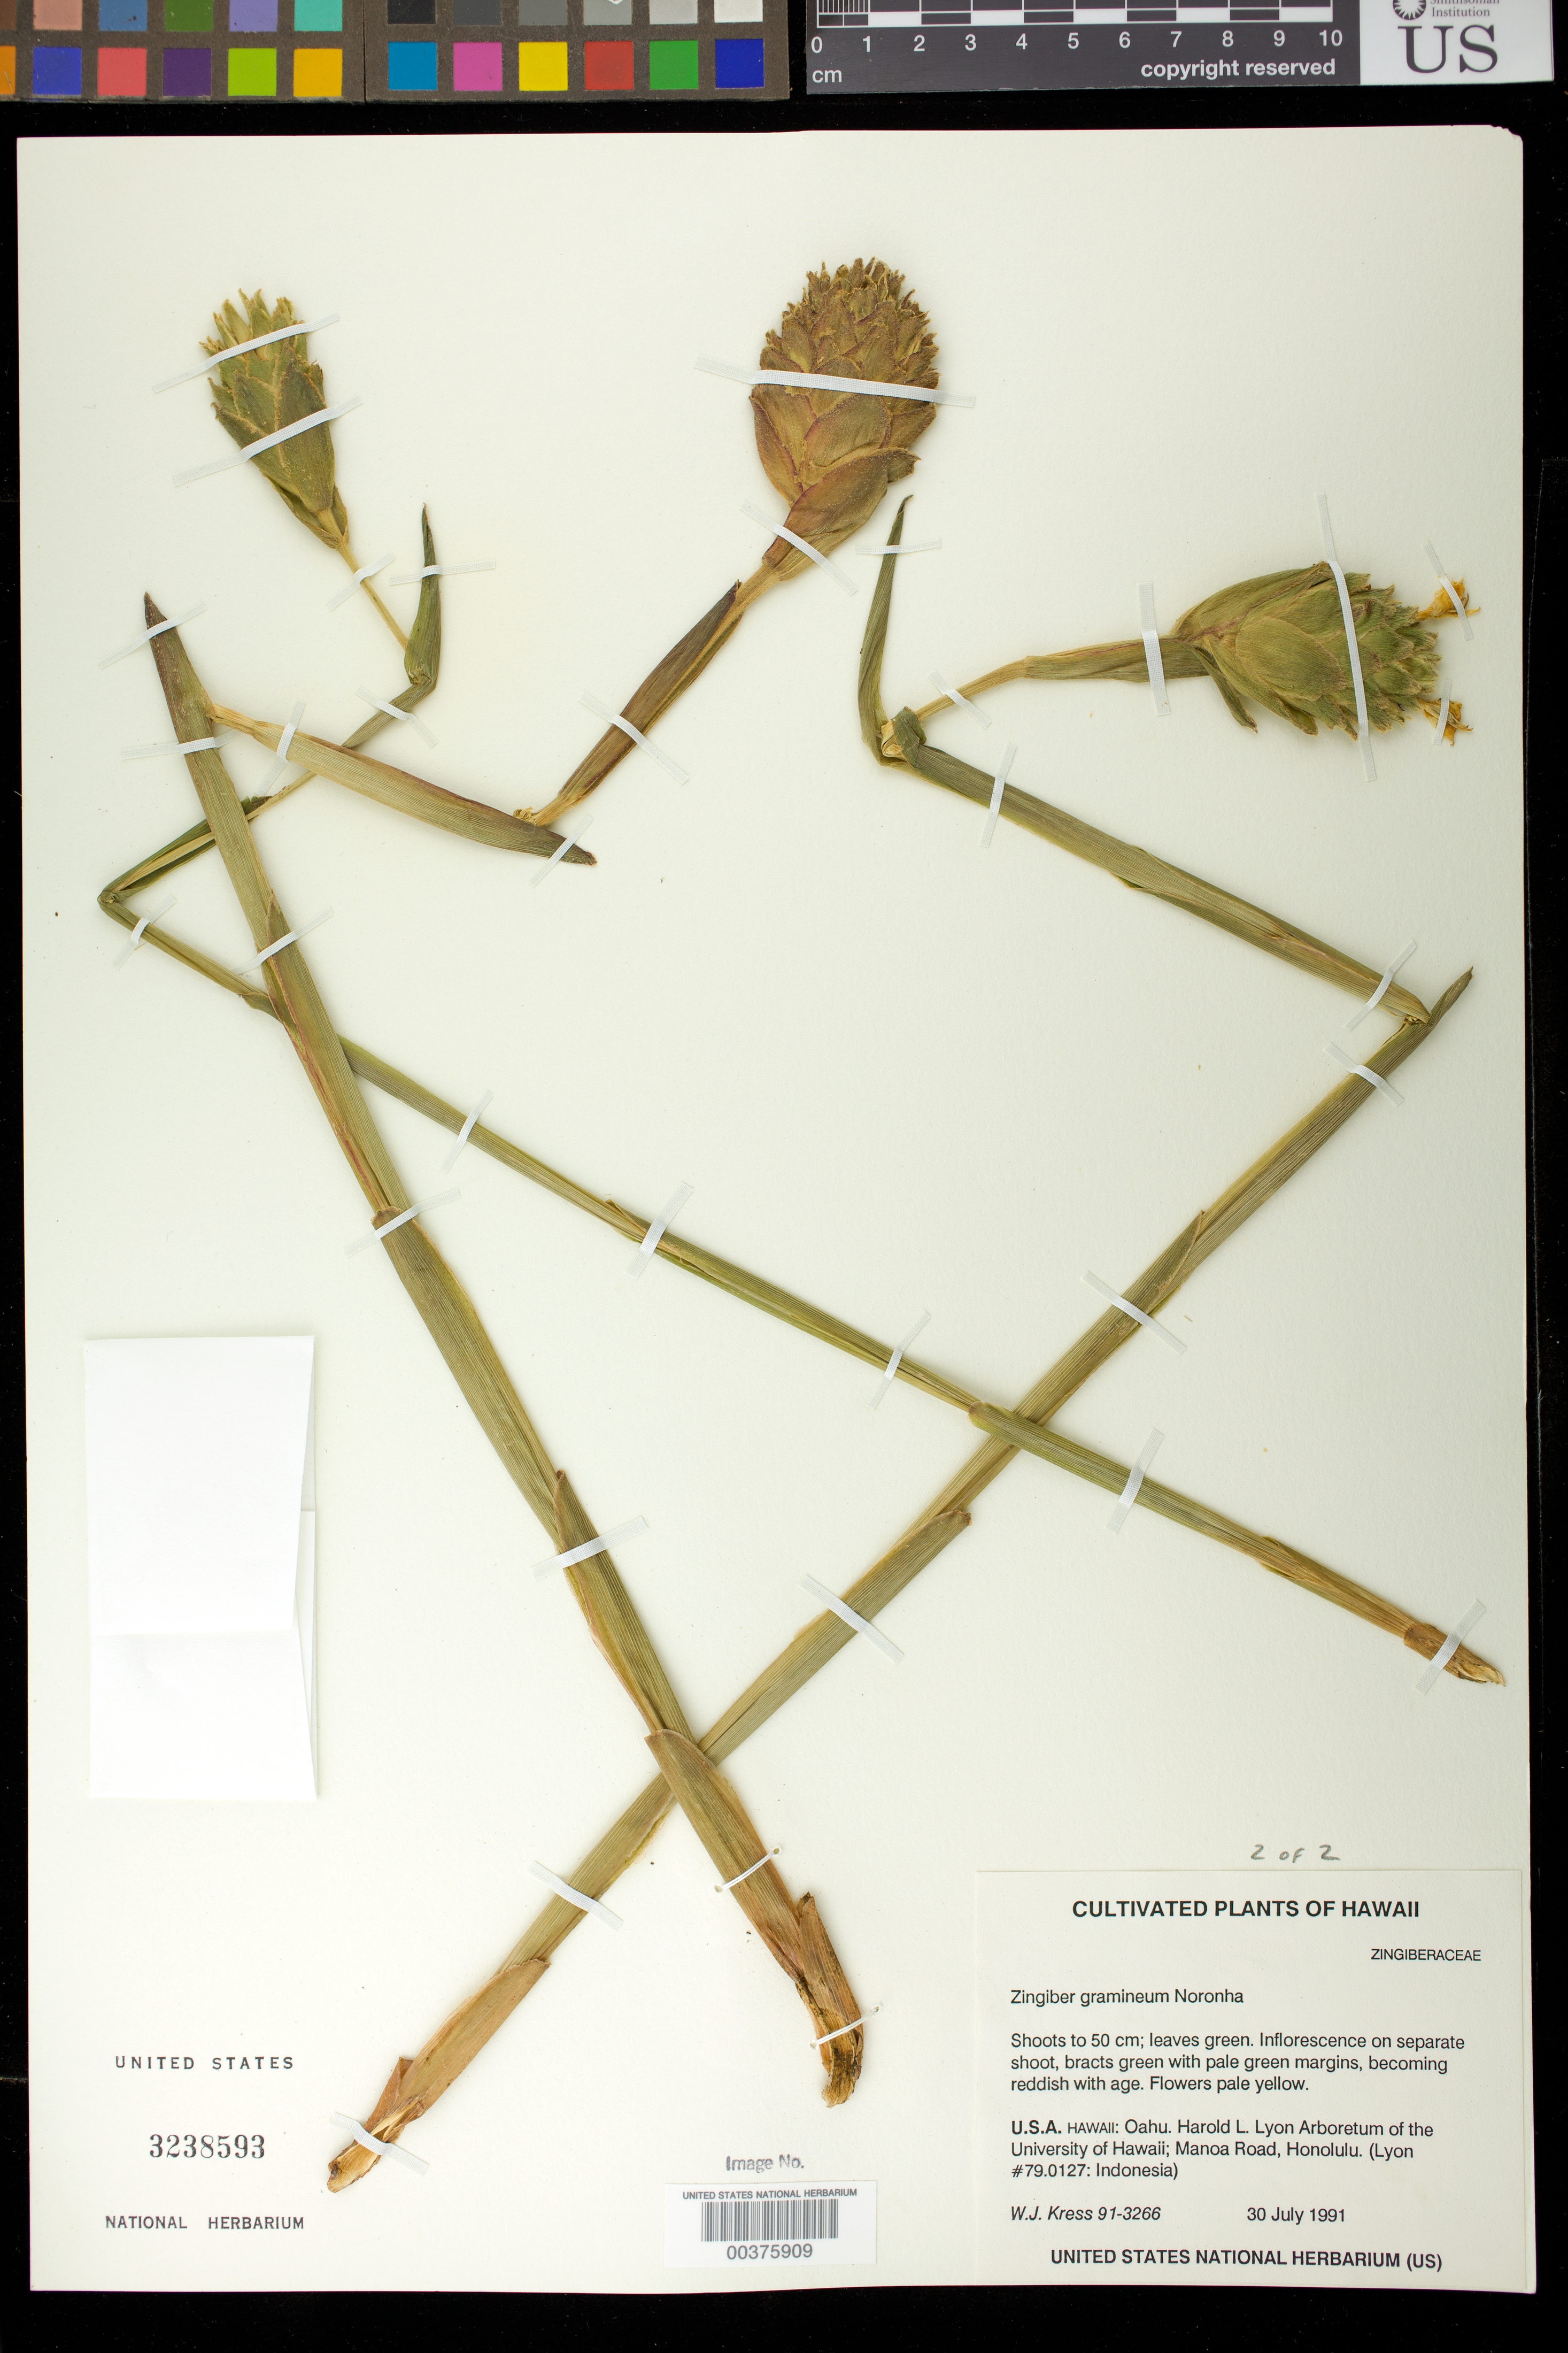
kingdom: Plantae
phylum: Tracheophyta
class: Liliopsida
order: Zingiberales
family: Zingiberaceae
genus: Zingiber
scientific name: Zingiber gramineum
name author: Noronha ex Blume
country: Indonesia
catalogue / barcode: US 3238593